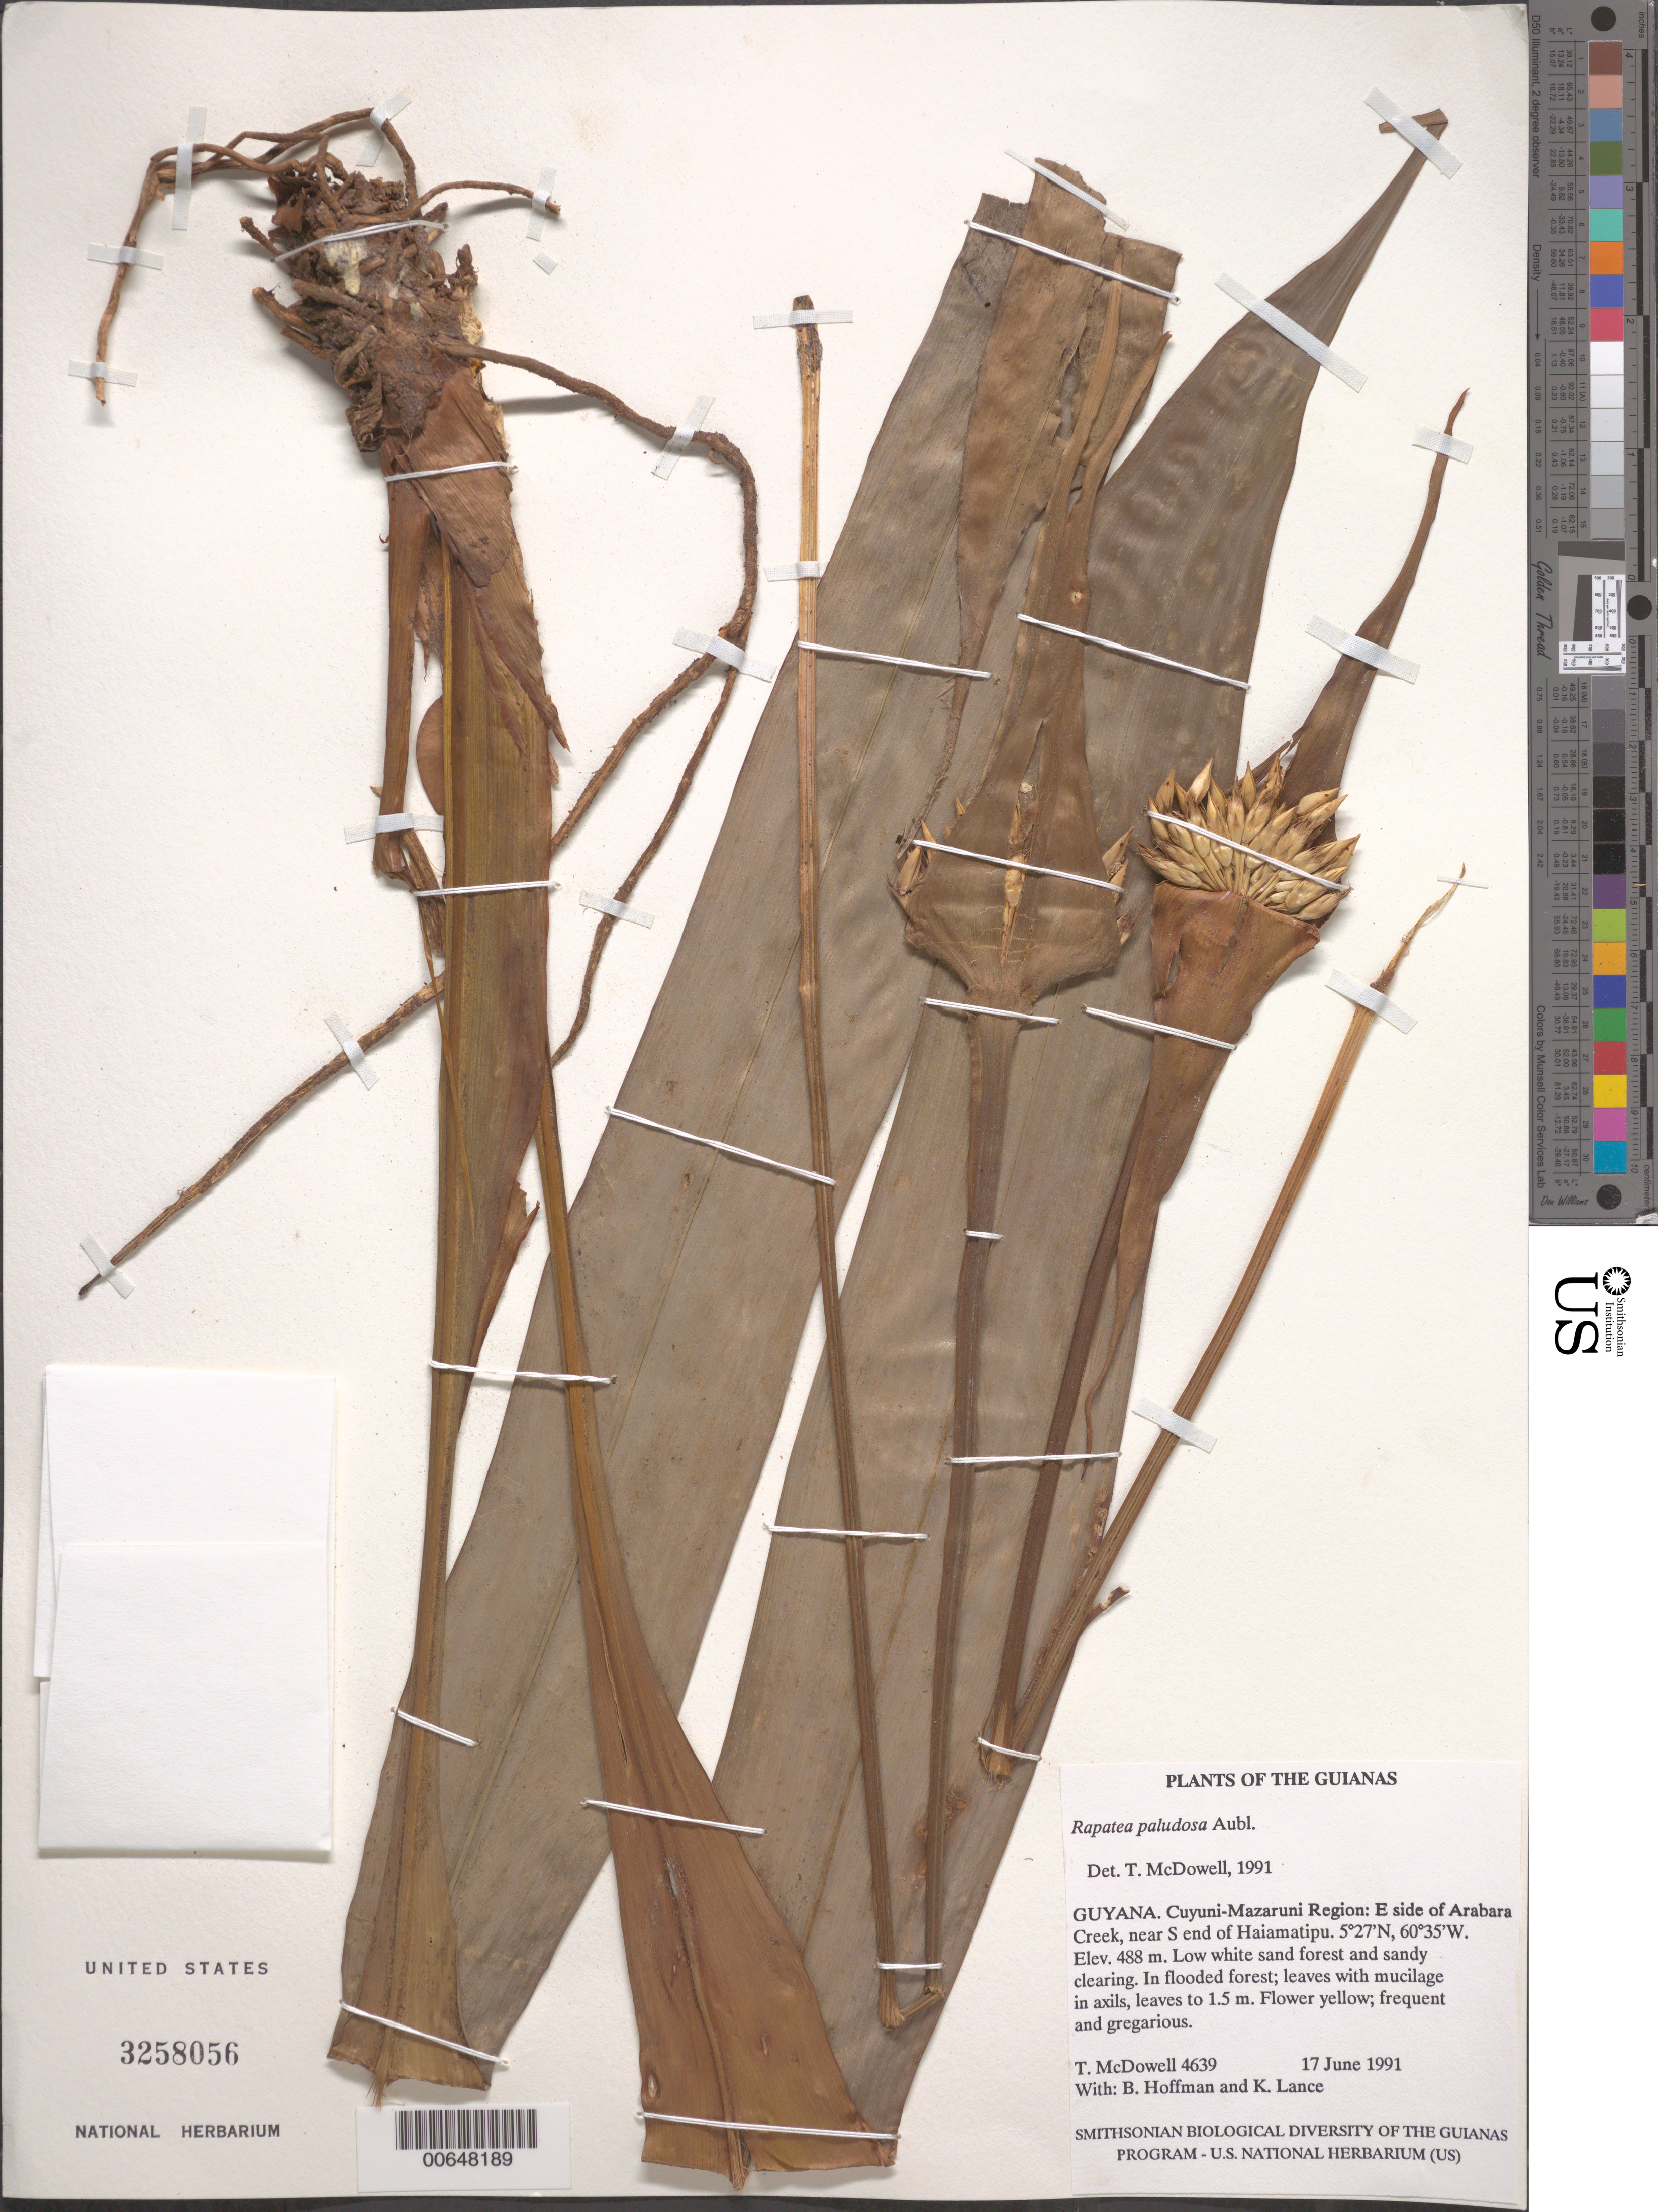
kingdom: Plantae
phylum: Tracheophyta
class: Liliopsida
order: Poales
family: Rapateaceae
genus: Rapatea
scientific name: Rapatea paludosa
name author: Aubl.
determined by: McDowell, T.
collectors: T. McDowell, B. Hoffman & K. Lance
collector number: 4639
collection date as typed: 17 June 1991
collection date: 1991-06-17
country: Guyana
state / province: Cuyuni-Mazaruni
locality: E side of Arabaru Creek, near S end of Haiamatipu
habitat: Low white sand forest and sandy clearing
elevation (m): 488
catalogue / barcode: US 3258056